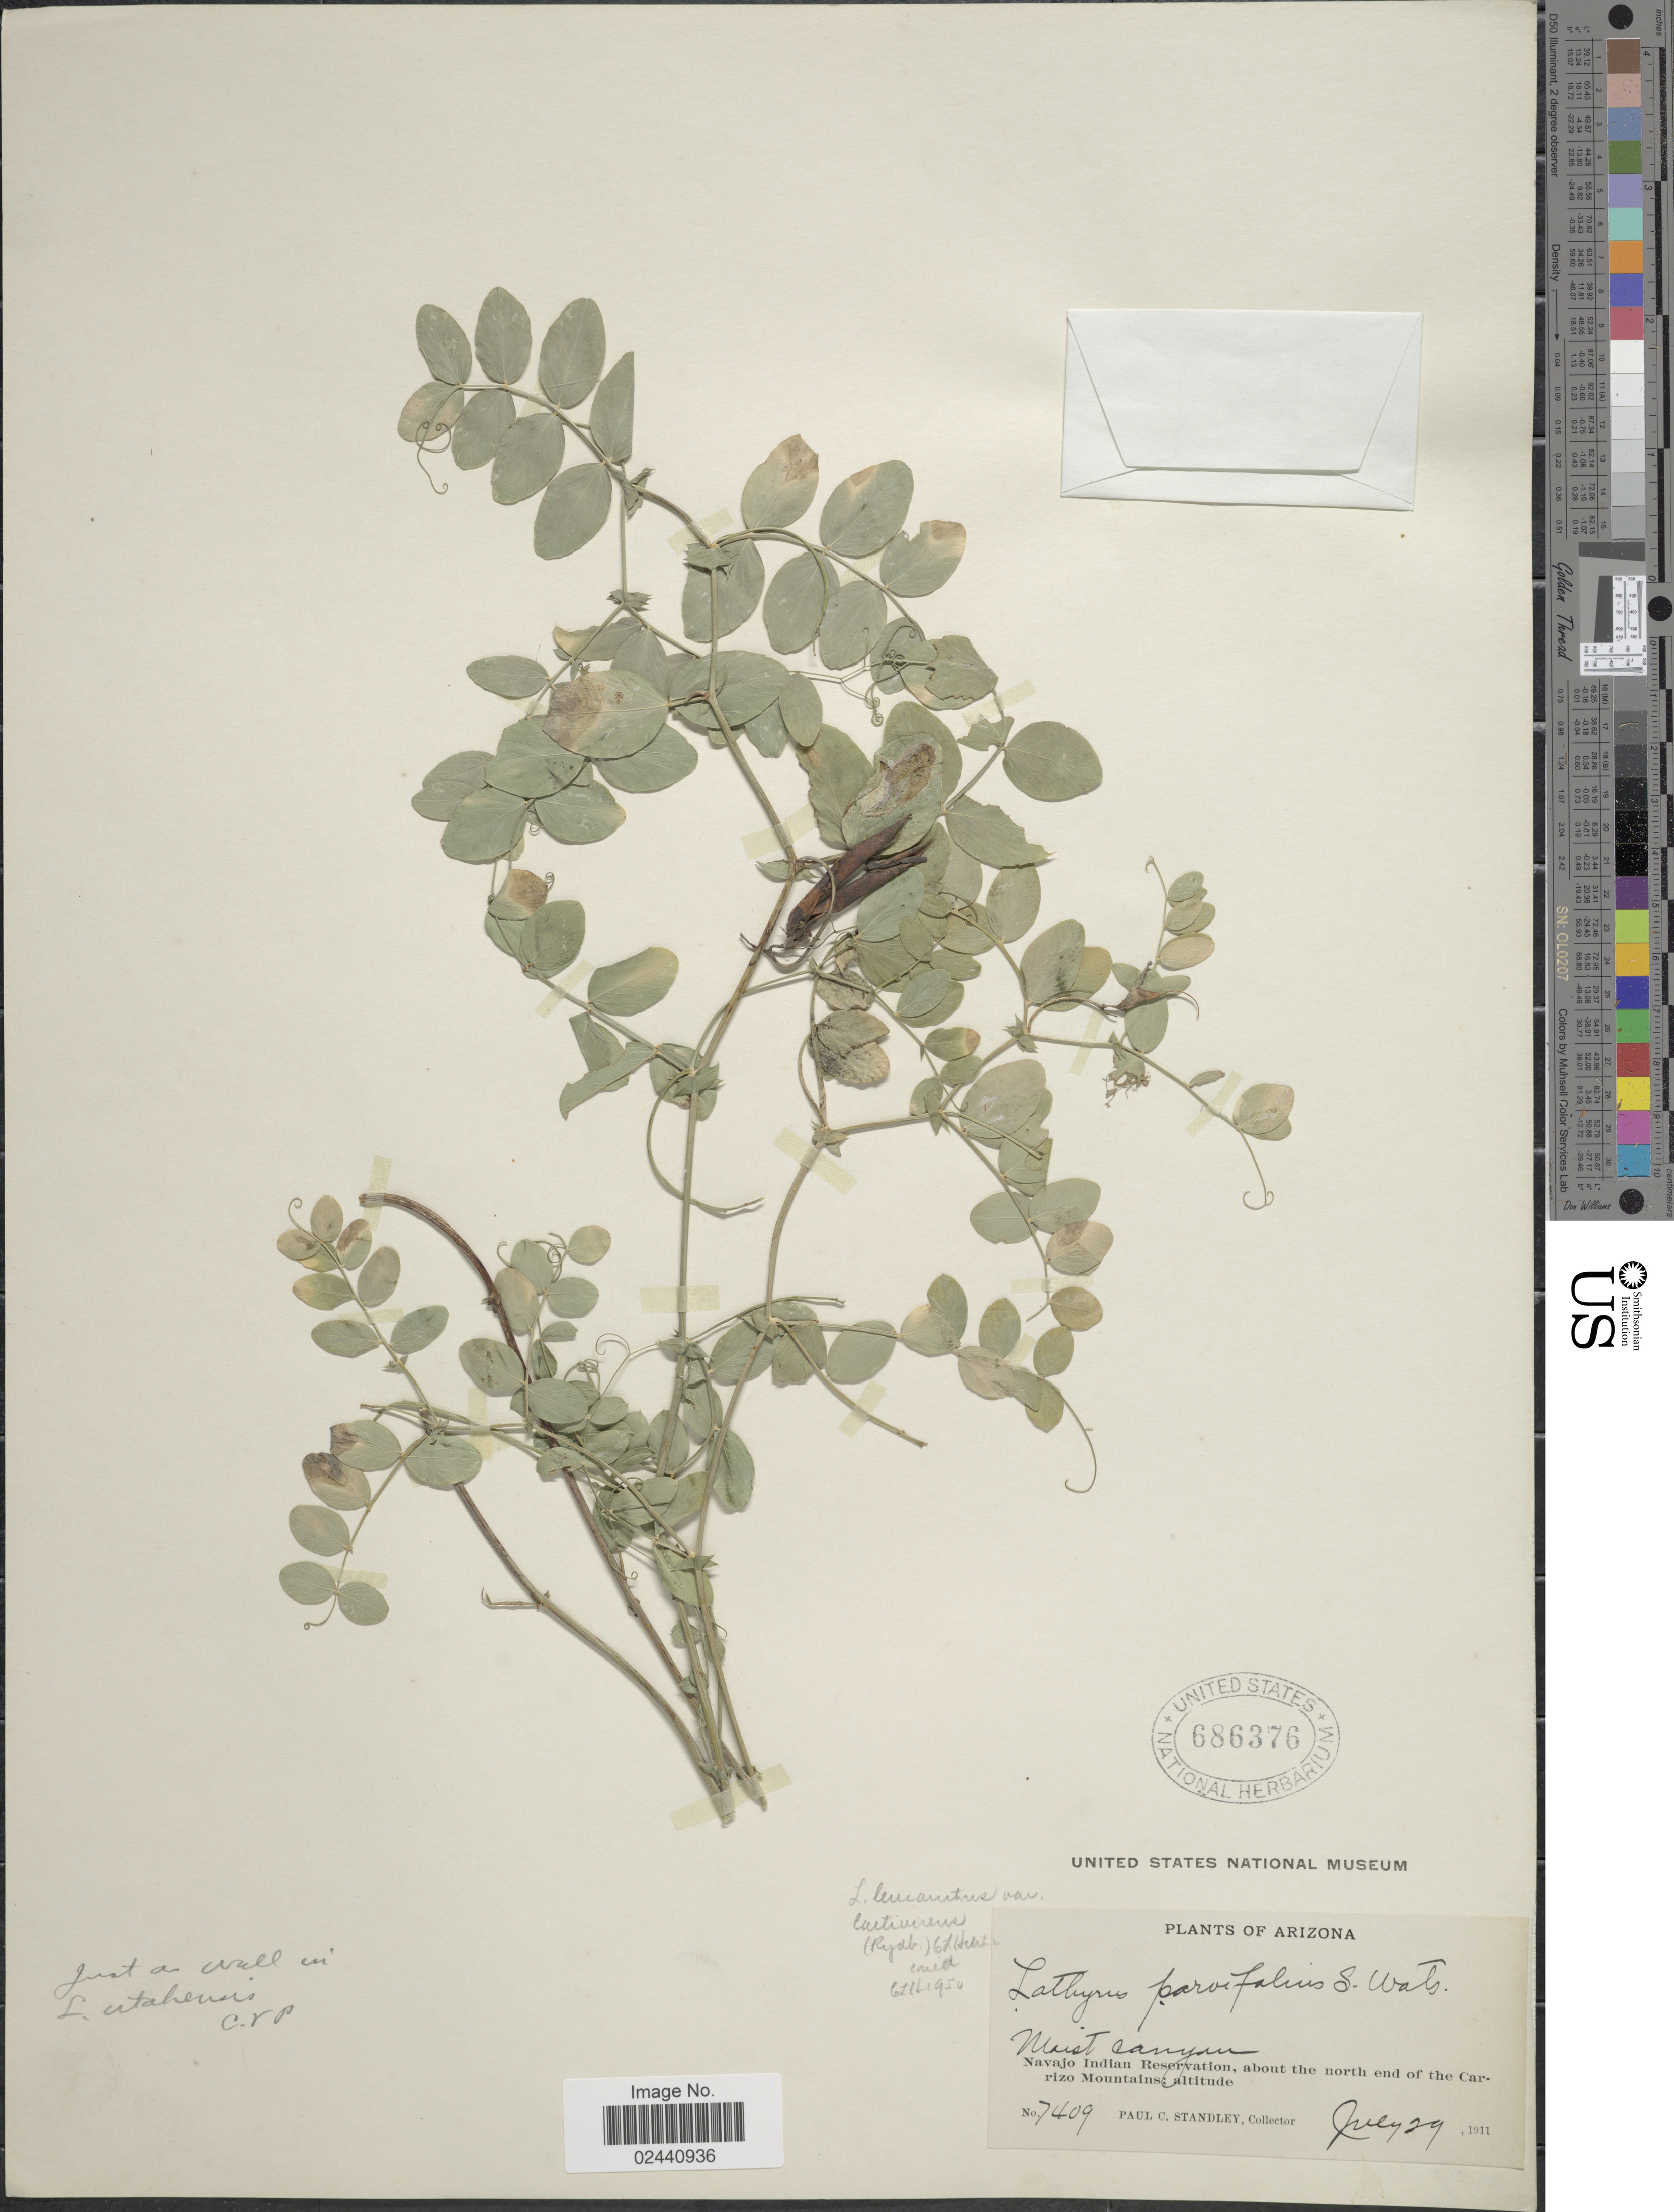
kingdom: Plantae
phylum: Tracheophyta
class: Magnoliopsida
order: Fabales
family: Fabaceae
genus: Lathyrus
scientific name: Lathyrus leucanthus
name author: Rydb.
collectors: P. C. Standley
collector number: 7409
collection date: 1911-07-29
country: United States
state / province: Arizona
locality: Navajo Indian Reservation, about the north end of the Carizo Mountains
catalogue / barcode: US 686376